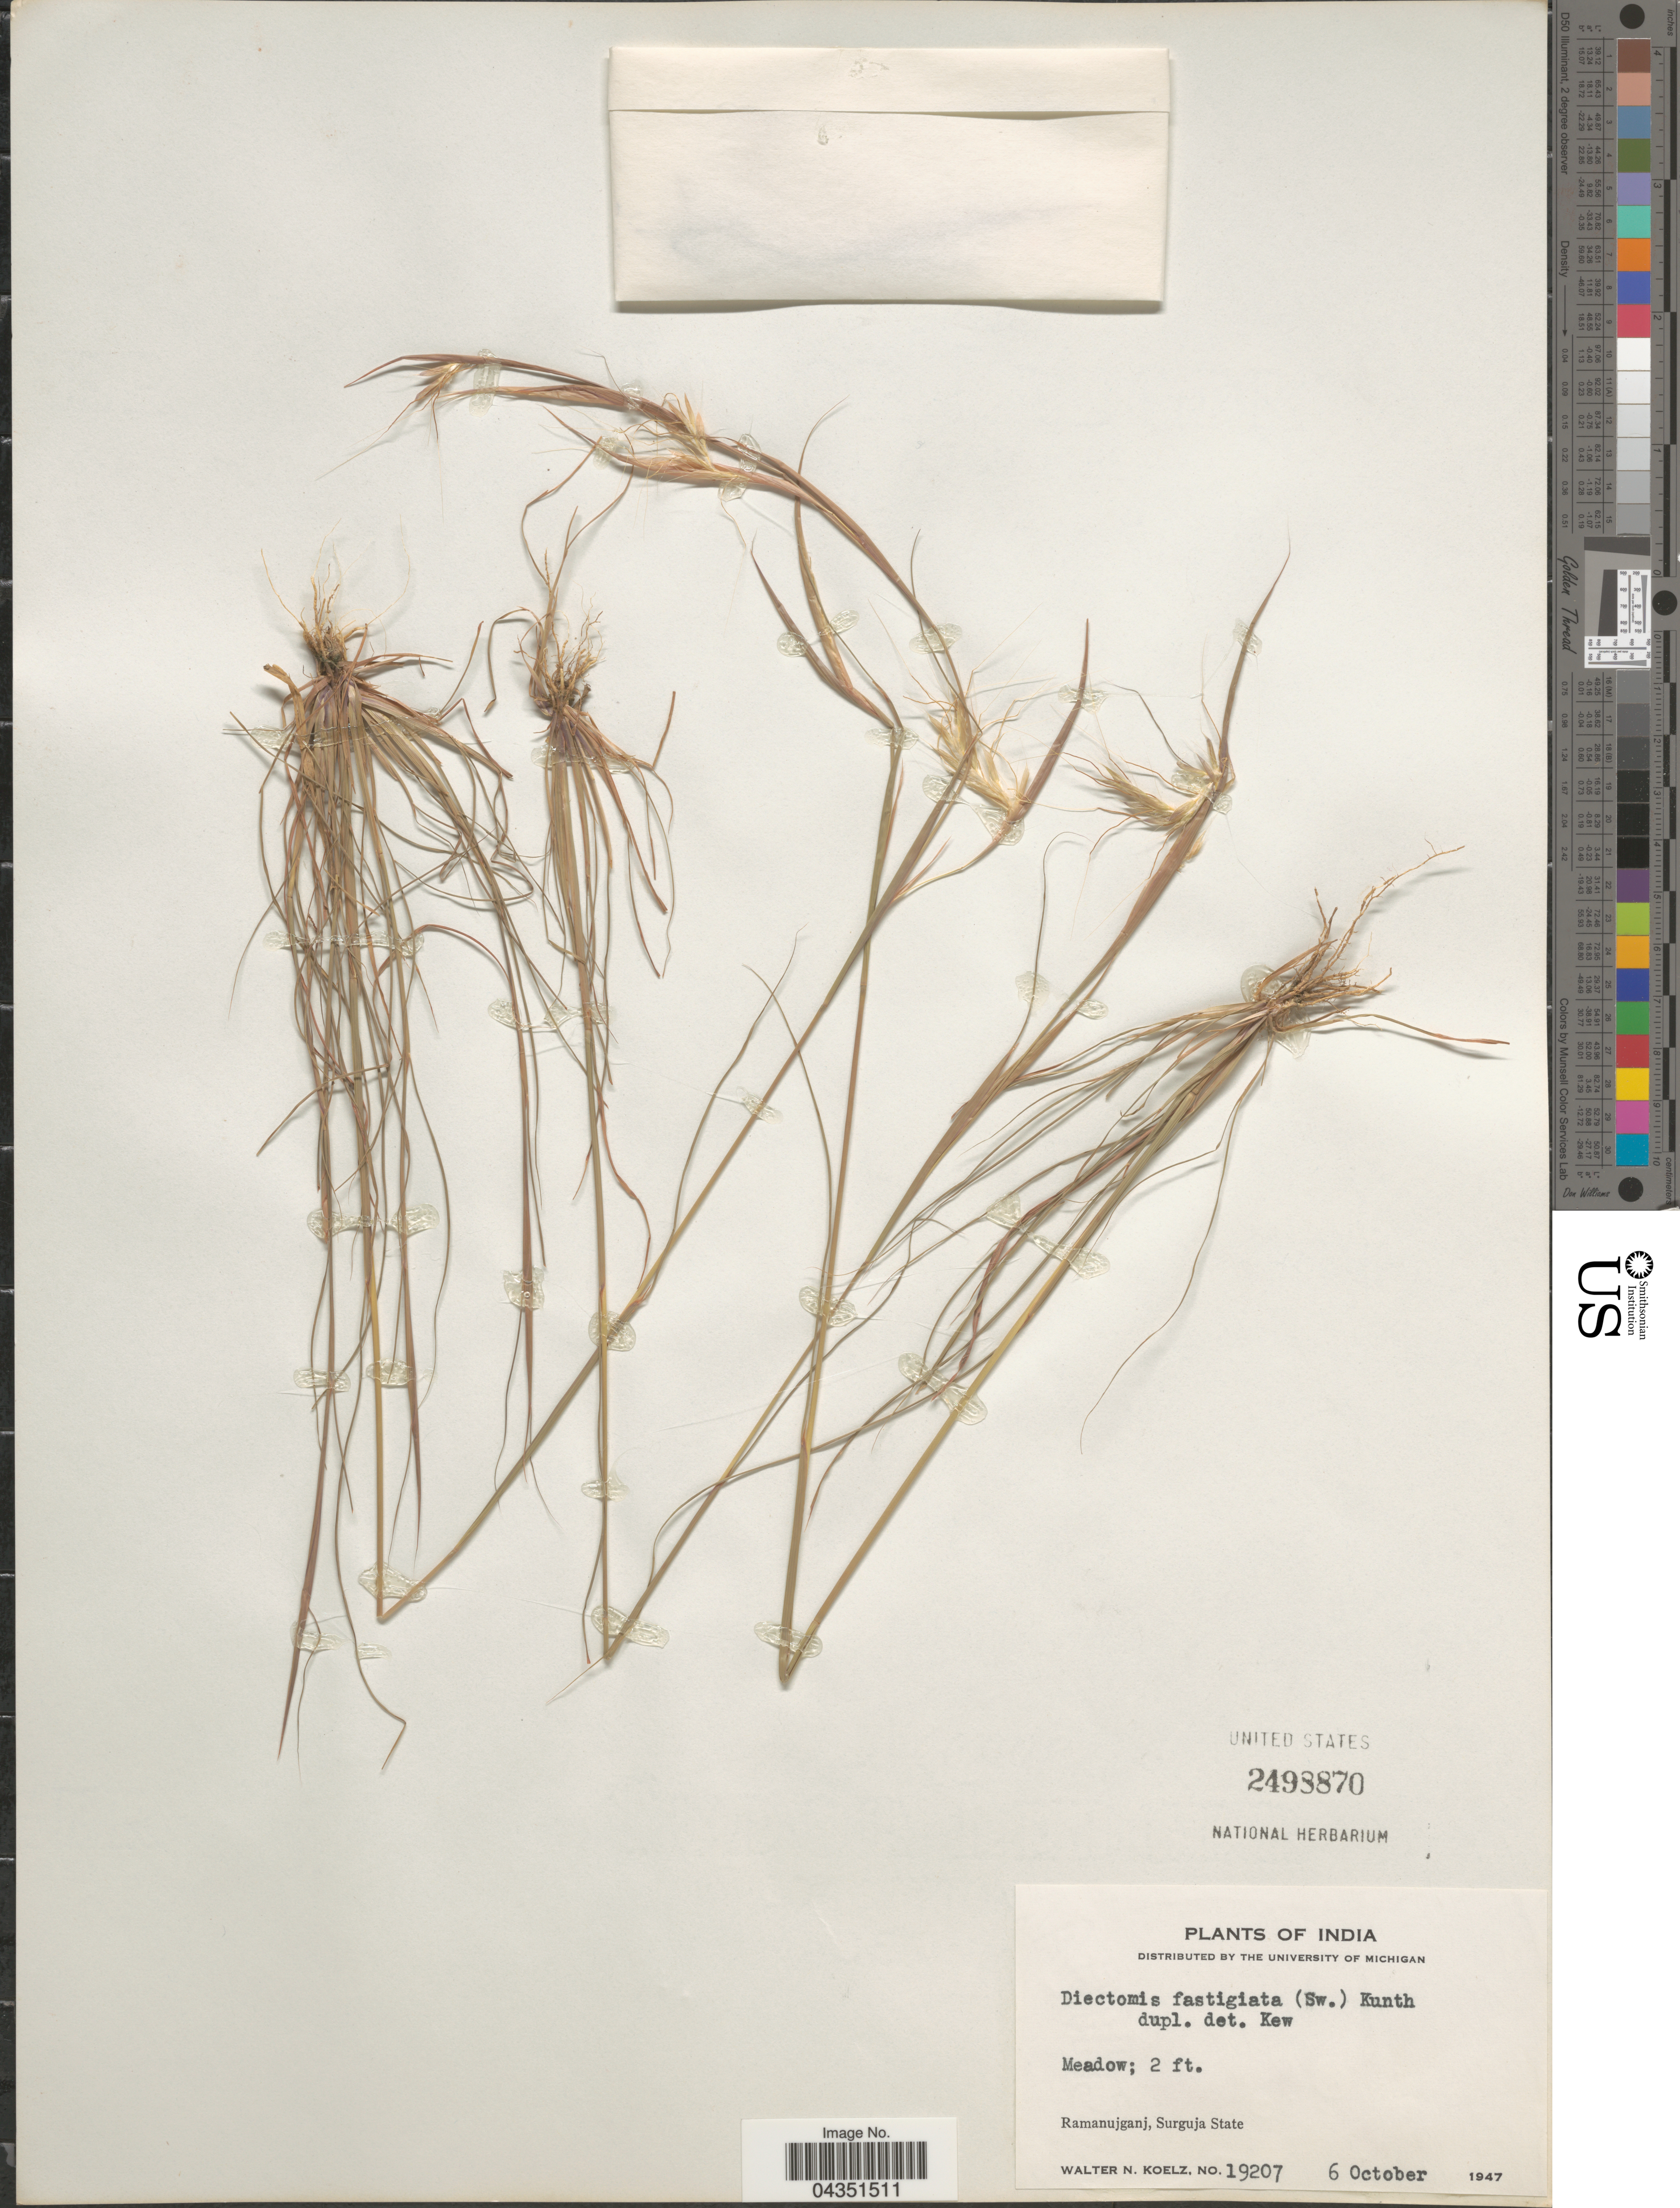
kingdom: Plantae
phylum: Tracheophyta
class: Liliopsida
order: Poales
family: Poaceae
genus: Diectomis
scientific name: Diectomis fastigiata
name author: (Sw.) P. Beauv.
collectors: W. N. Koelz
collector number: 19207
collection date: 1947-10-06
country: India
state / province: Chhattisgarh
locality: Ramanajganj, Surguja State.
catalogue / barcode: US 2498870